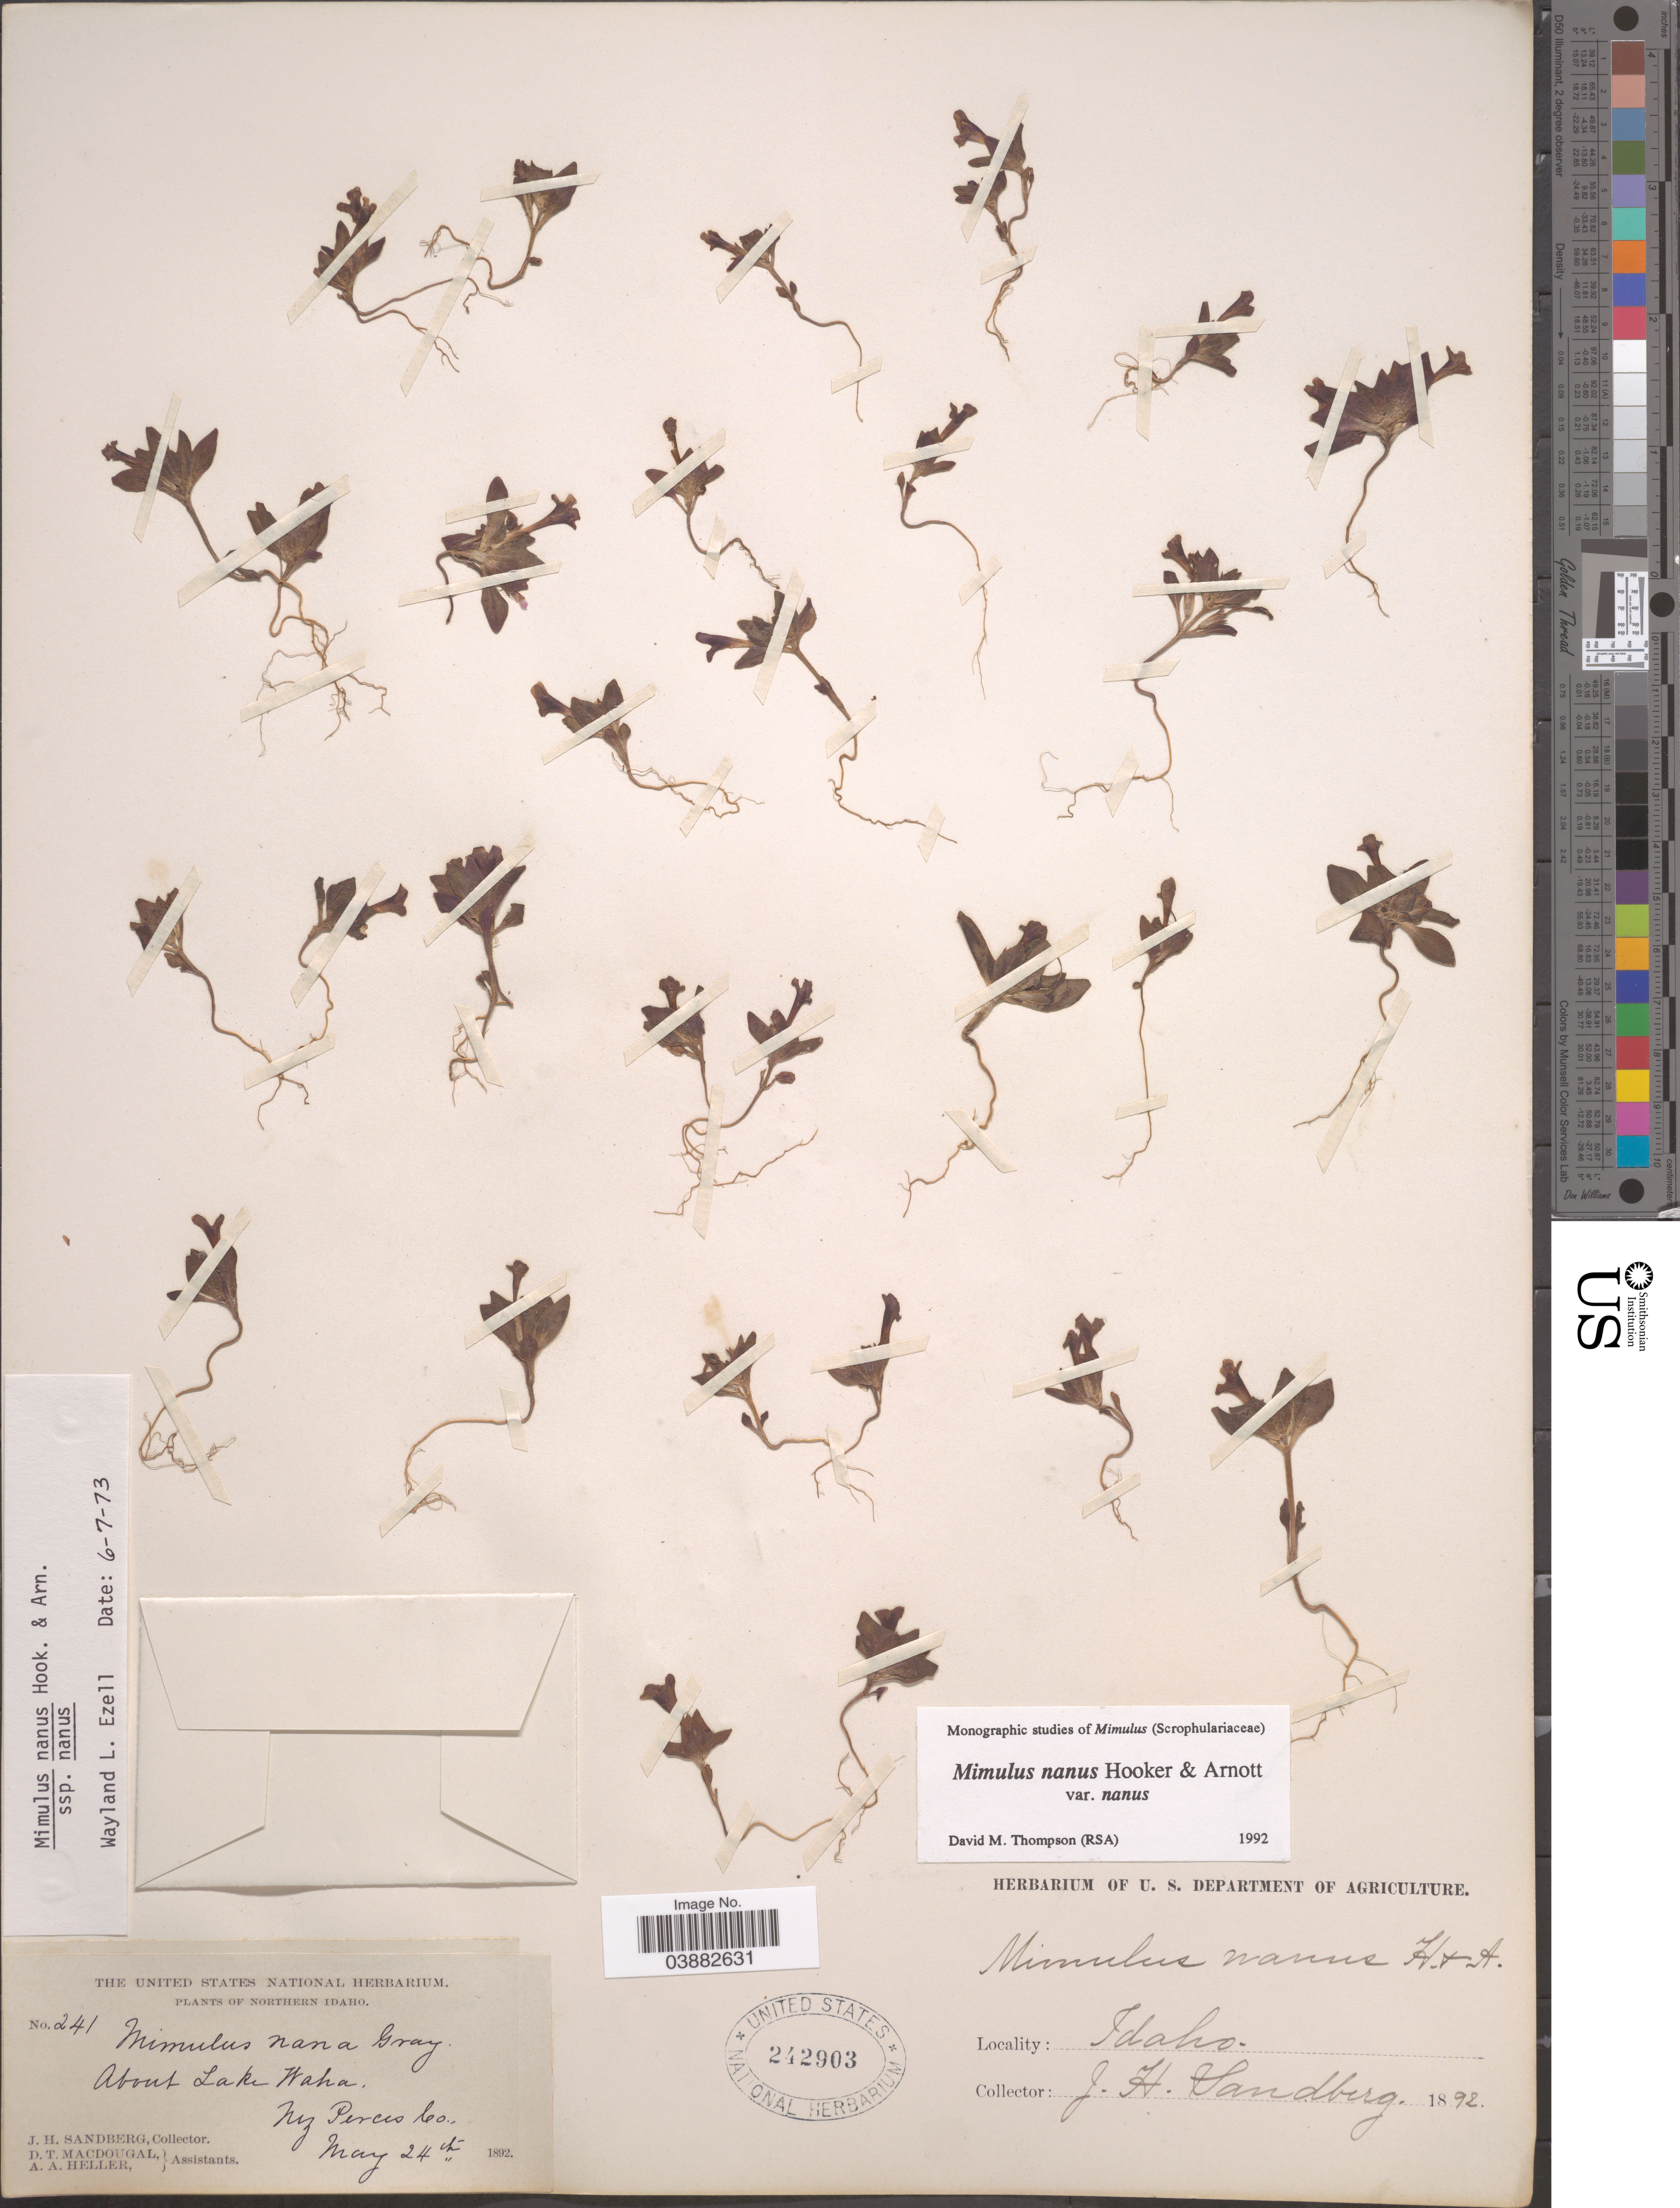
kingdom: Plantae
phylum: Tracheophyta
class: Magnoliopsida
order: Lamiales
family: Phrymaceae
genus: Mimulus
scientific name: Mimulus nanus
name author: Hook. & Arn.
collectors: J. H. Sandberg, D. T. MacDougal & A. A. Heller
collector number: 241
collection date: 1892-05-24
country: United States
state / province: Idaho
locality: Northern Idaho. About Lake Waha. Nez Perces Co.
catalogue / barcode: US 242903